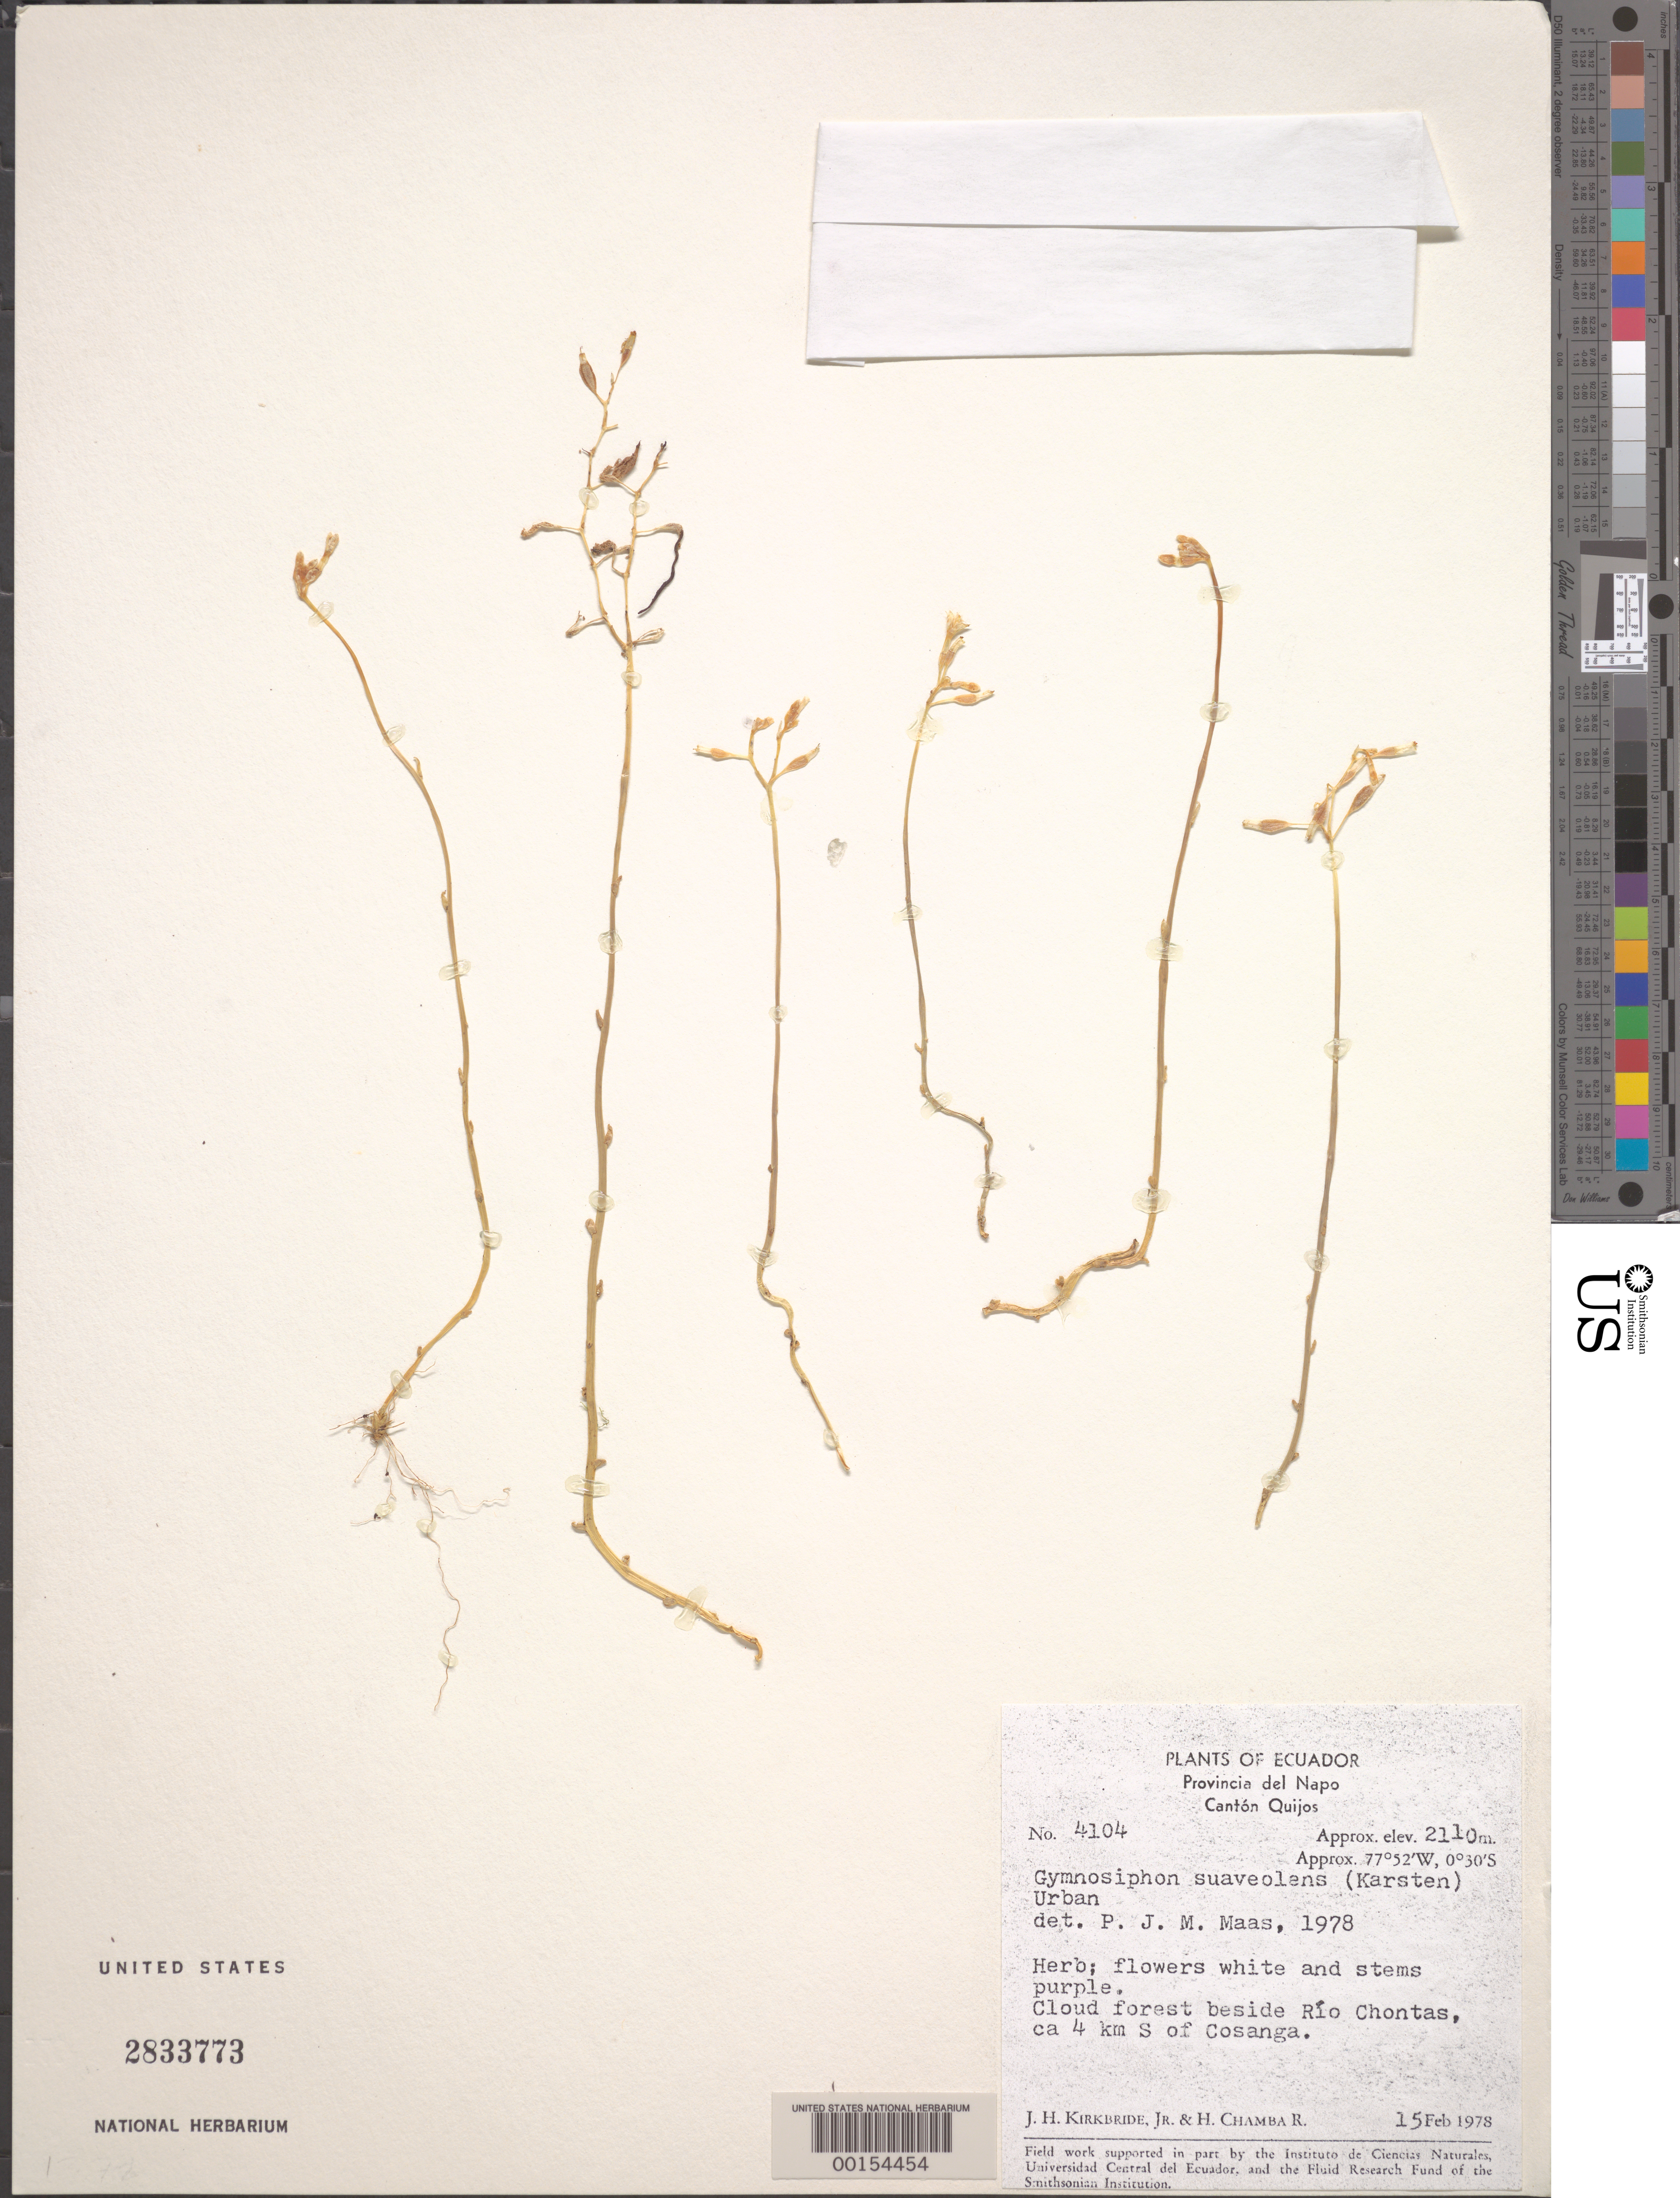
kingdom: Plantae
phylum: Tracheophyta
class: Liliopsida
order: Dioscoreales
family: Burmanniaceae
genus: Gymnosiphon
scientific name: Gymnosiphon suaveolens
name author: (H. Karst.) Urb.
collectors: J. H. Kirkbride & H. Chamba R.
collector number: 4104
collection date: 1978-02-15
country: Ecuador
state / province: Napo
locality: Cantón Quijos. Cloud forest beside Río Chontas, ca 4 km S of Cosanga.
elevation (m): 2110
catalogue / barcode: US 2833773